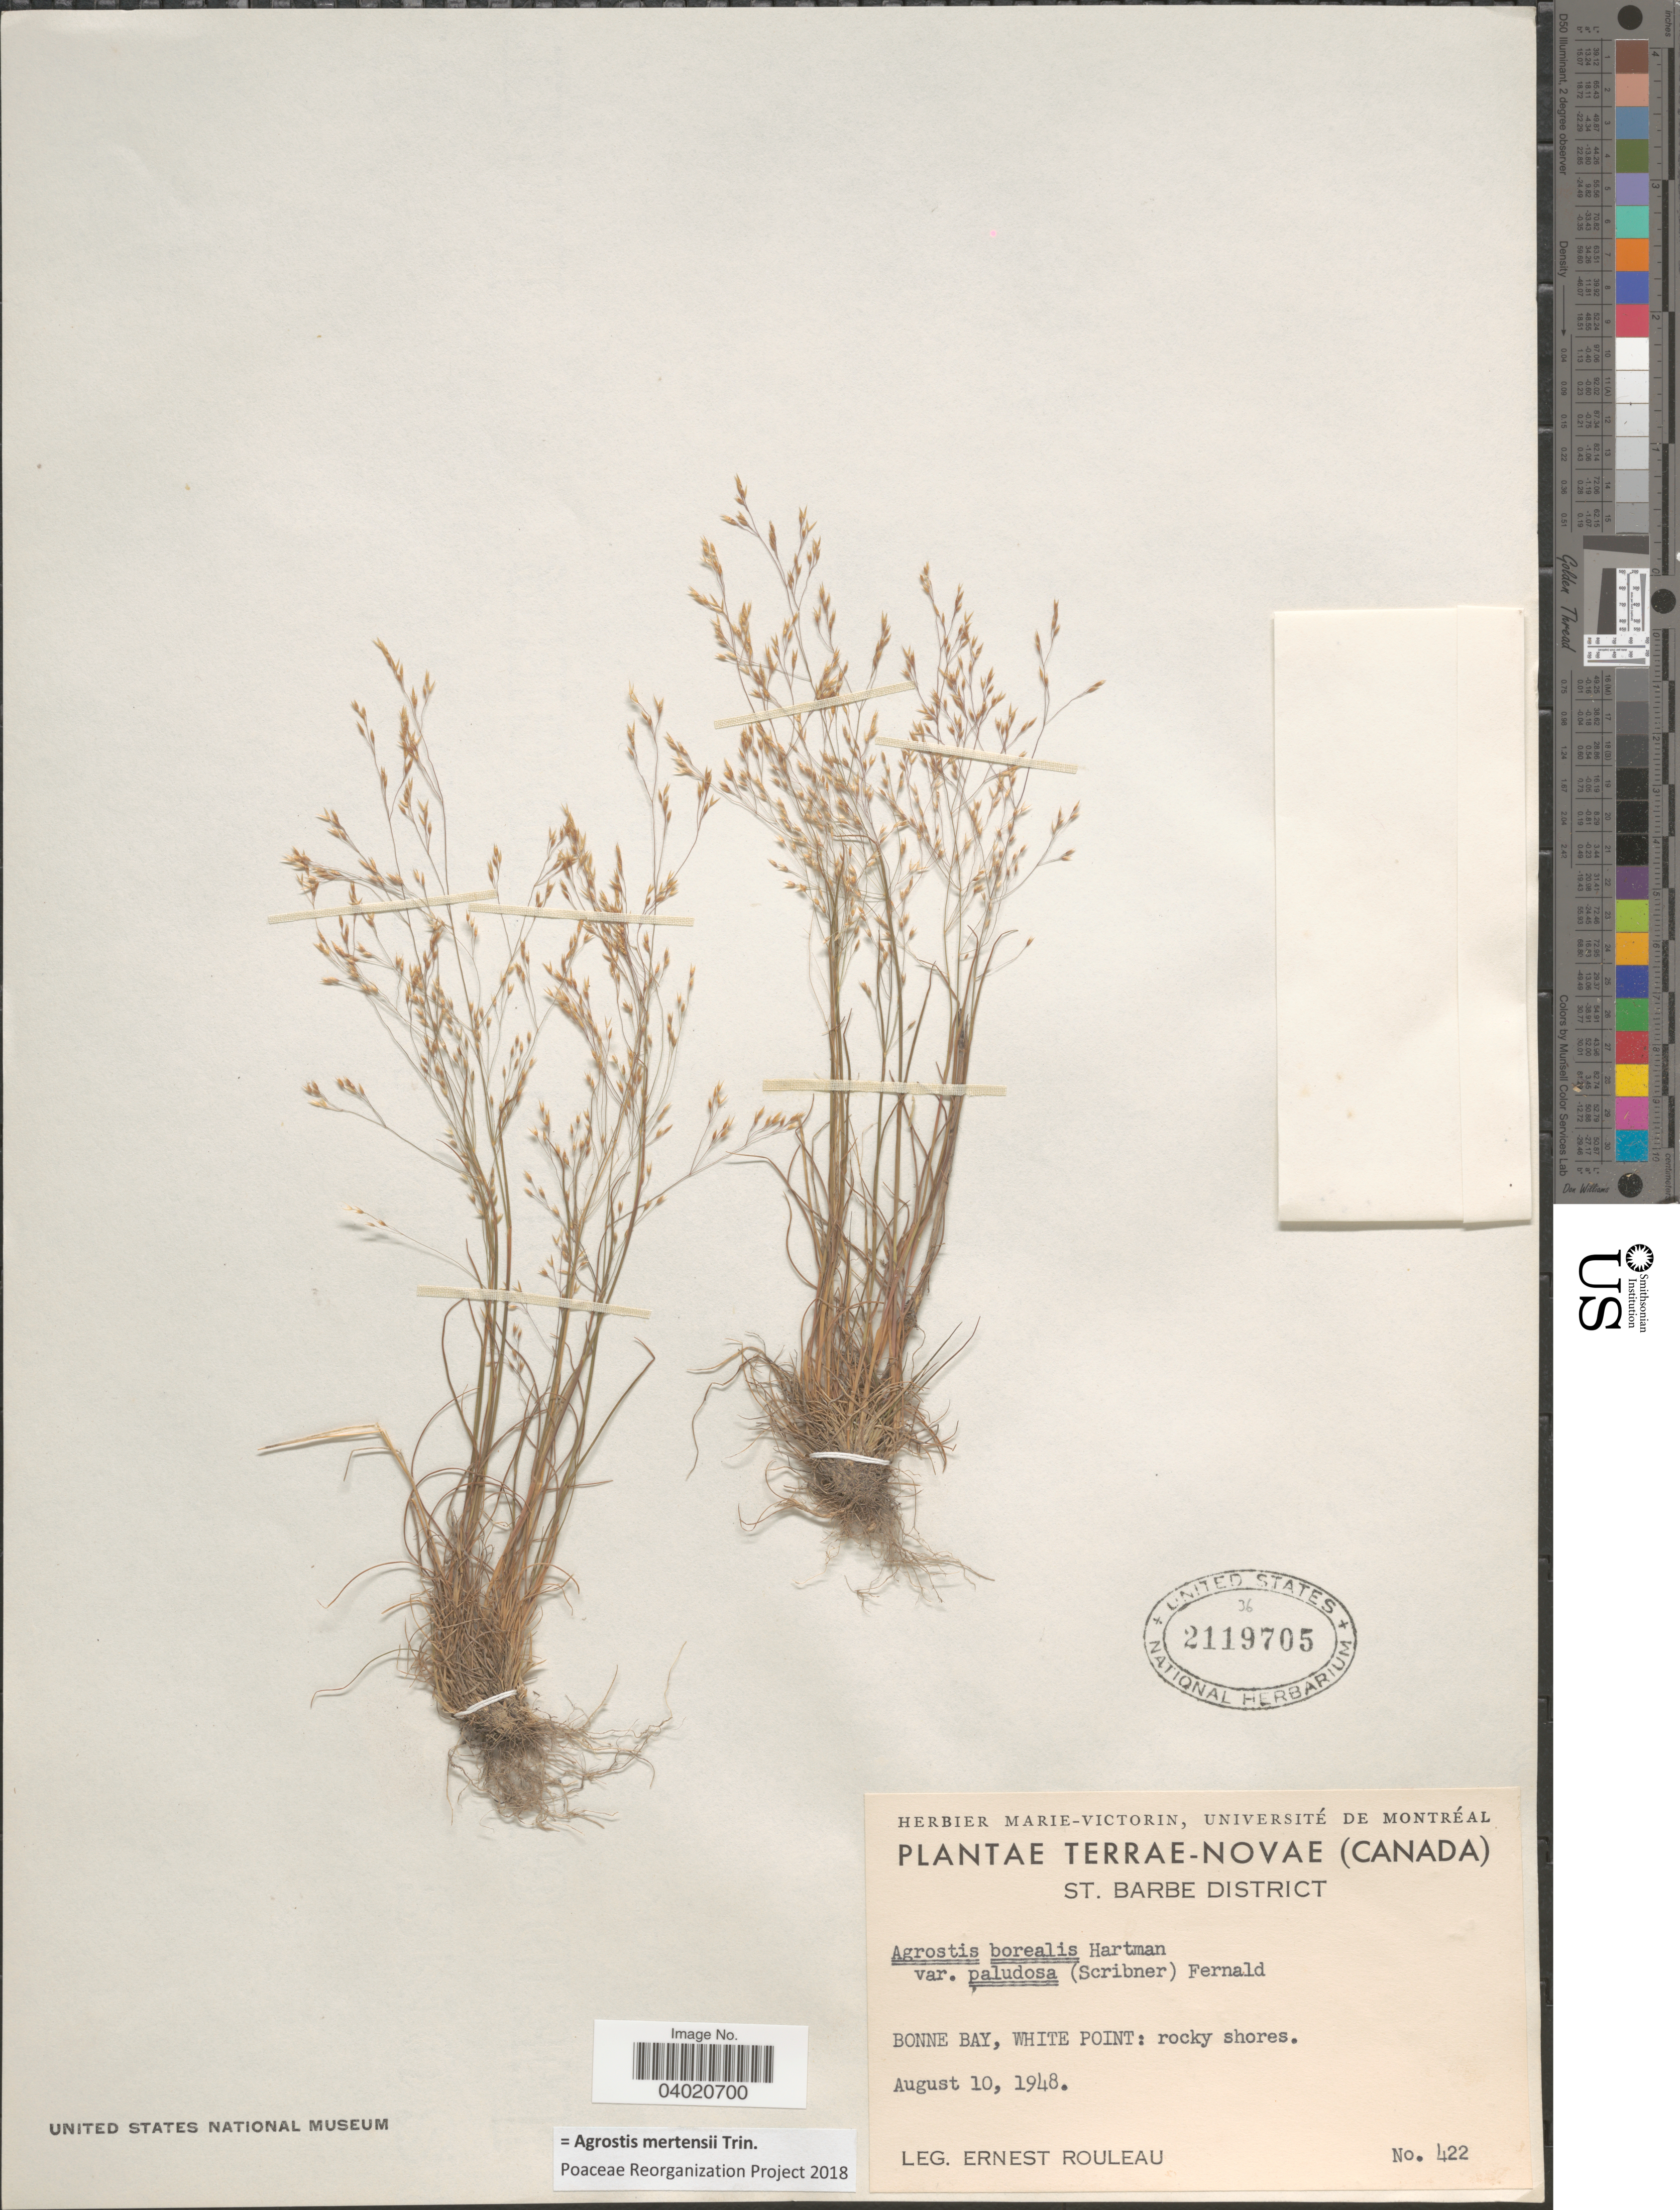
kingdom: Plantae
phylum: Tracheophyta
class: Liliopsida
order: Poales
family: Poaceae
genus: Agrostis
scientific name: Agrostis mertensii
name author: Trin.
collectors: J. Rouleau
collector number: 422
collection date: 1948-08-10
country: Canada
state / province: Newfoundland and Labrador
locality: Terrae-novae. St. Barbe District. Bonne Bay, White Point.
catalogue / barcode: US 2119705